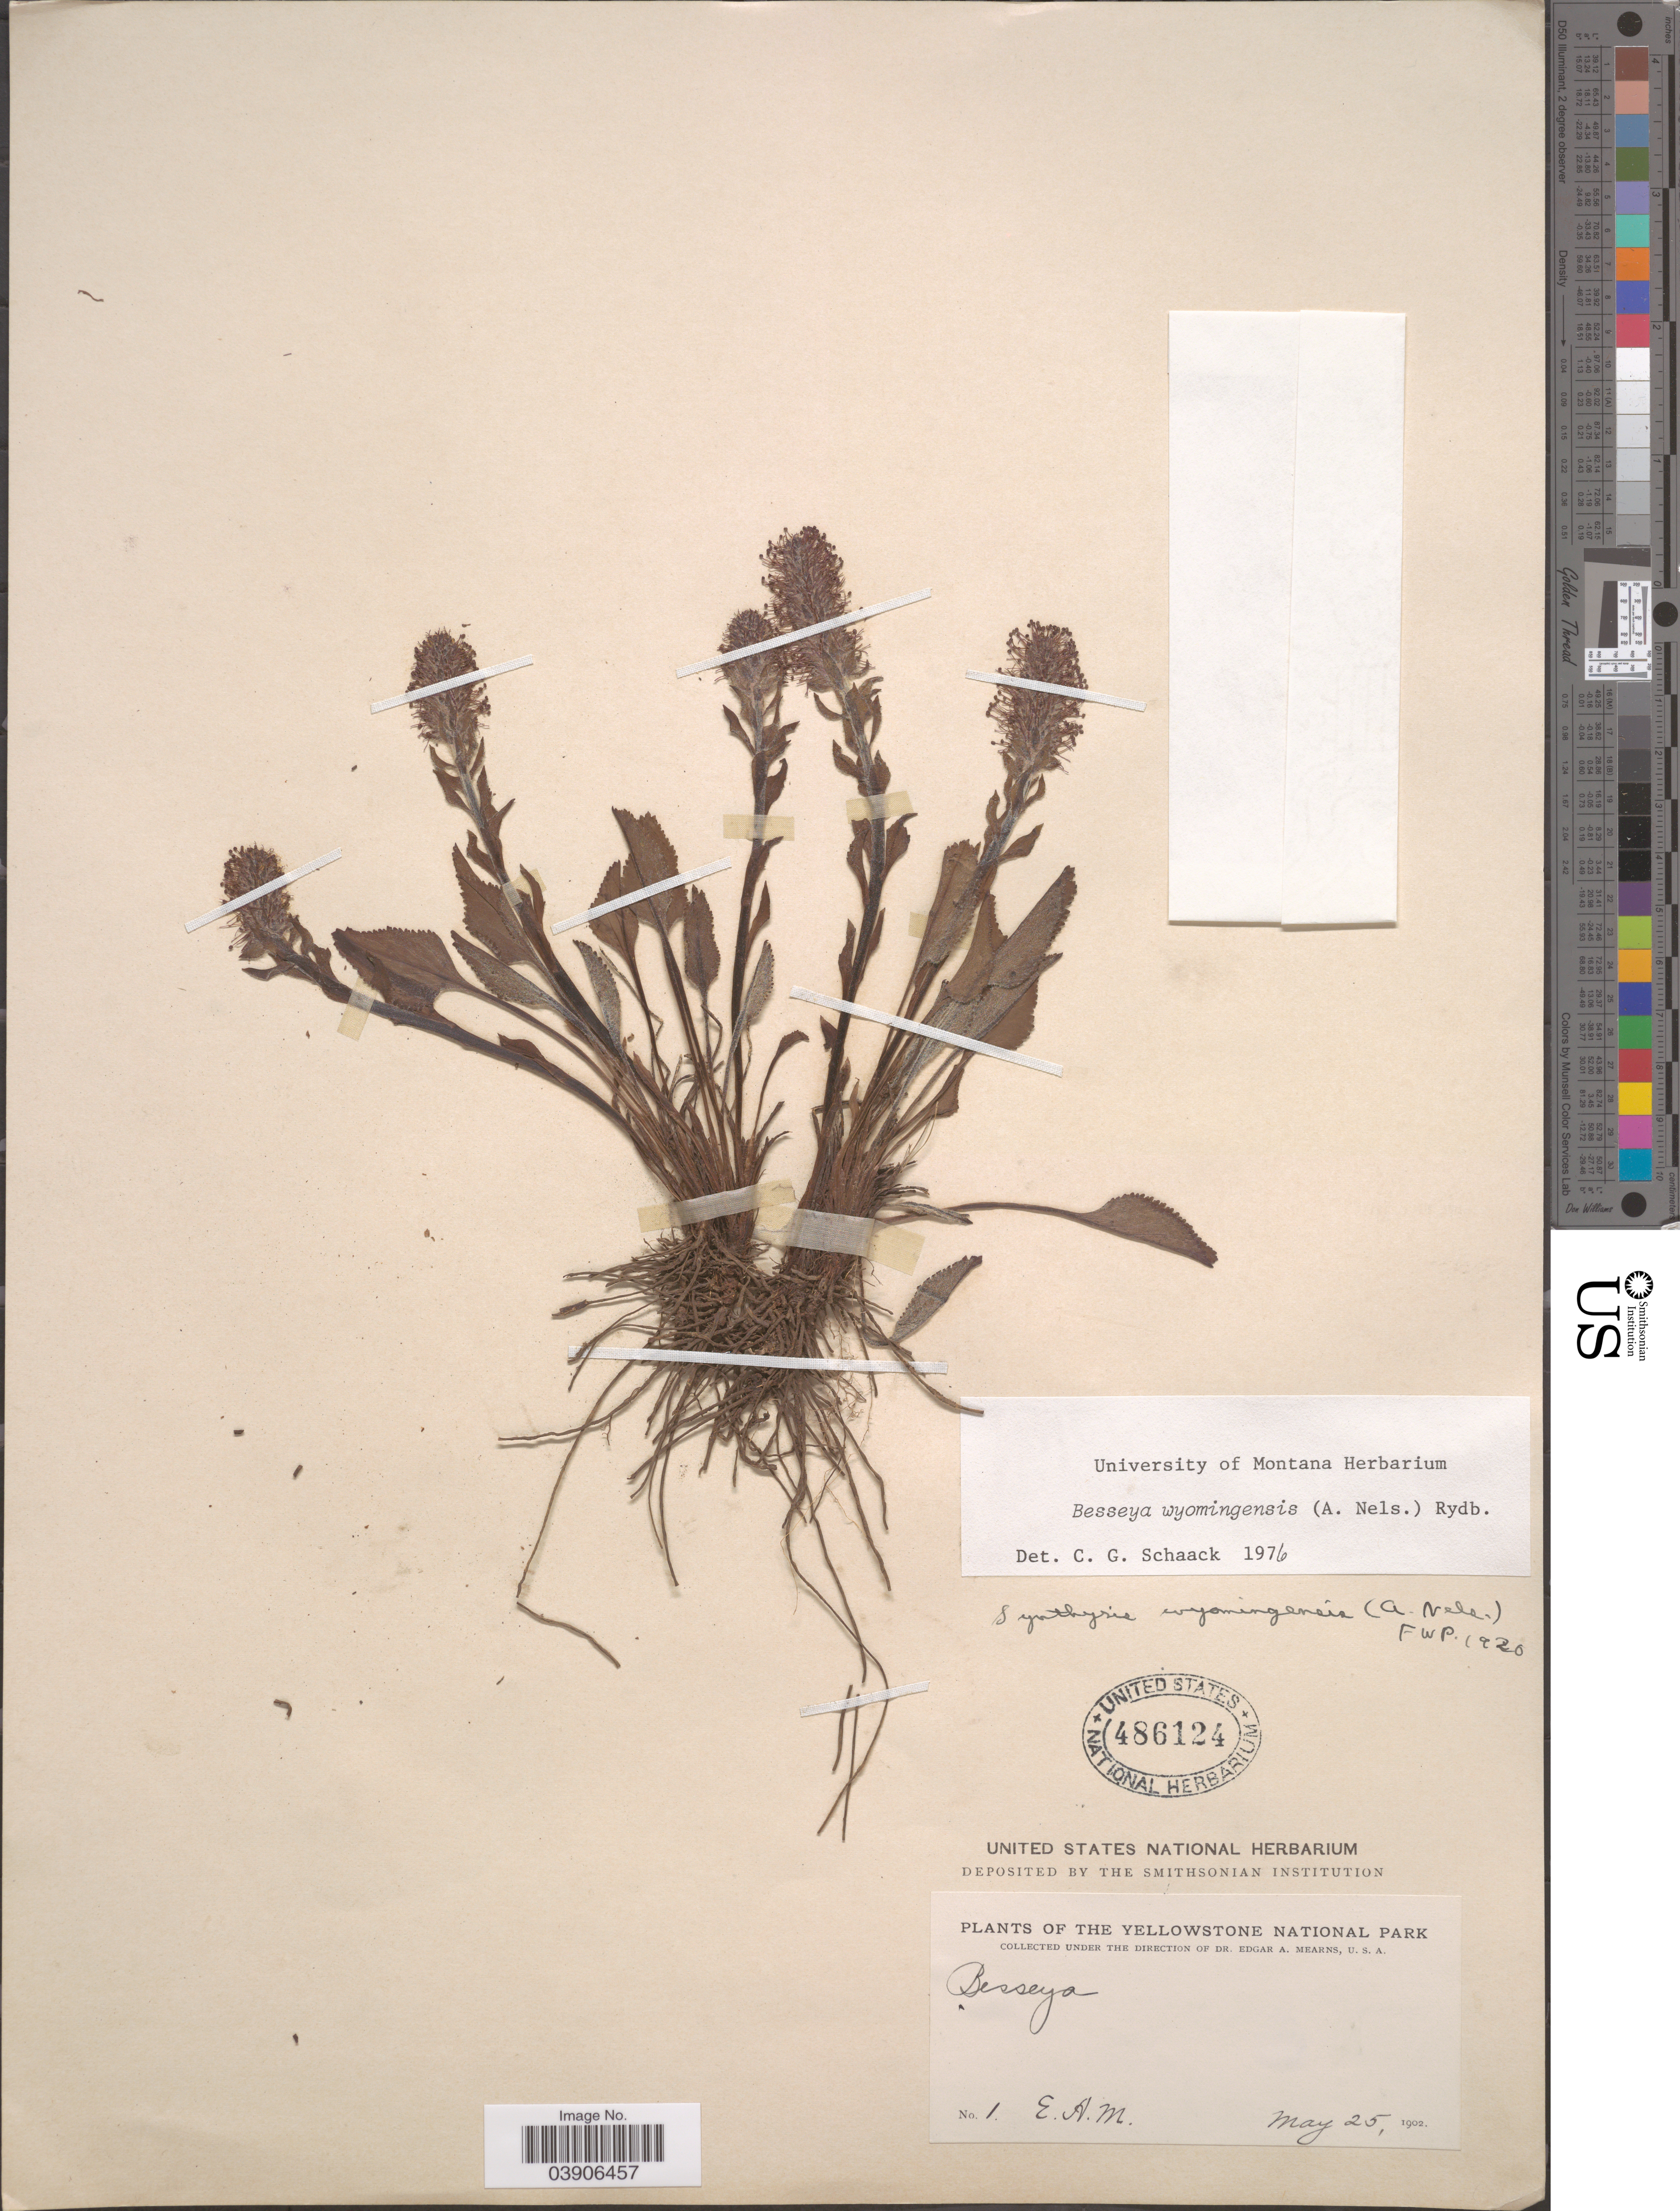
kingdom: Plantae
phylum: Tracheophyta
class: Magnoliopsida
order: Lamiales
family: Plantaginaceae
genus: Synthyris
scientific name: Synthyris wyomingensis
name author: A. Heller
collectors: E. A. Mearns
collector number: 1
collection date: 1902-05-25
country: United States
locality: Yellowstone National Park.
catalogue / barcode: US 486124